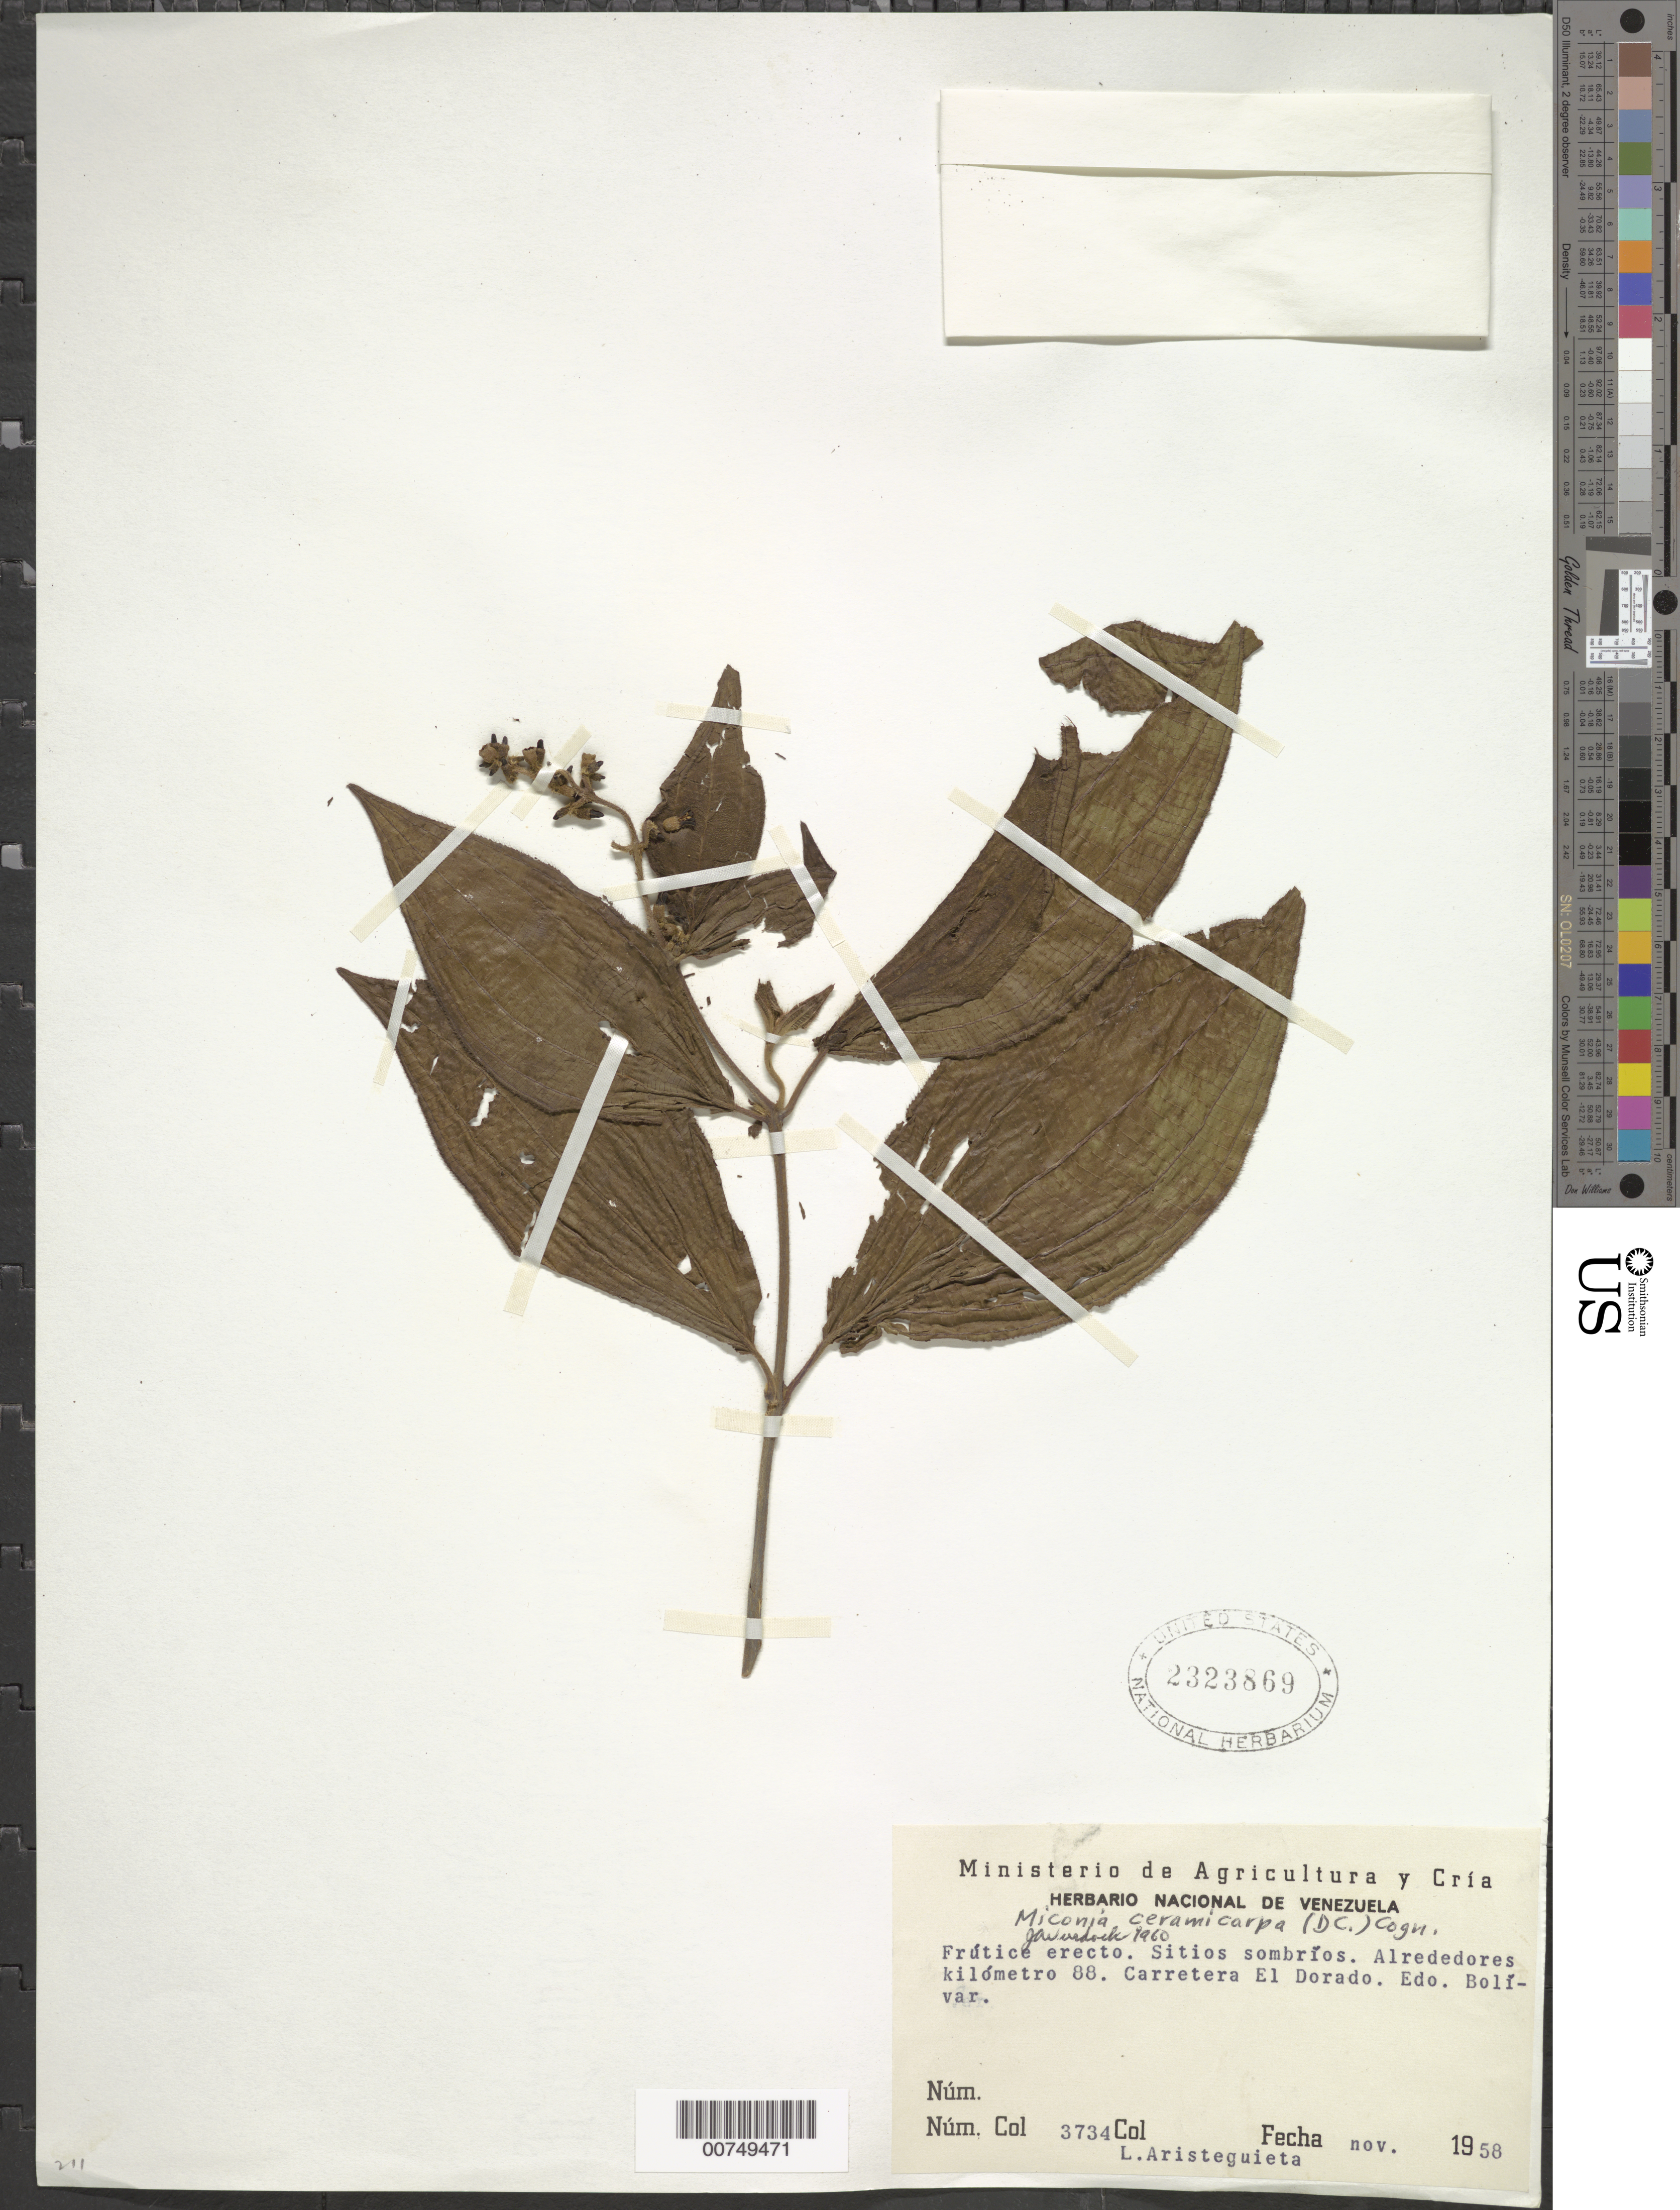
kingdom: Plantae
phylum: Tracheophyta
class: Magnoliopsida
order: Myrtales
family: Melastomataceae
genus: Miconia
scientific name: Miconia ceramicarpa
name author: (DC.) Cogn.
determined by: Wurdack, John J., (US), US (UNITED STATES)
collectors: L. Aristeguieta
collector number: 3734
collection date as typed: Nov-58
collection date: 1958-11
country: Venezuela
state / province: Bolívar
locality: Carretera El Dorado, km 88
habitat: Sitios sombrios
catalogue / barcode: US 2323869